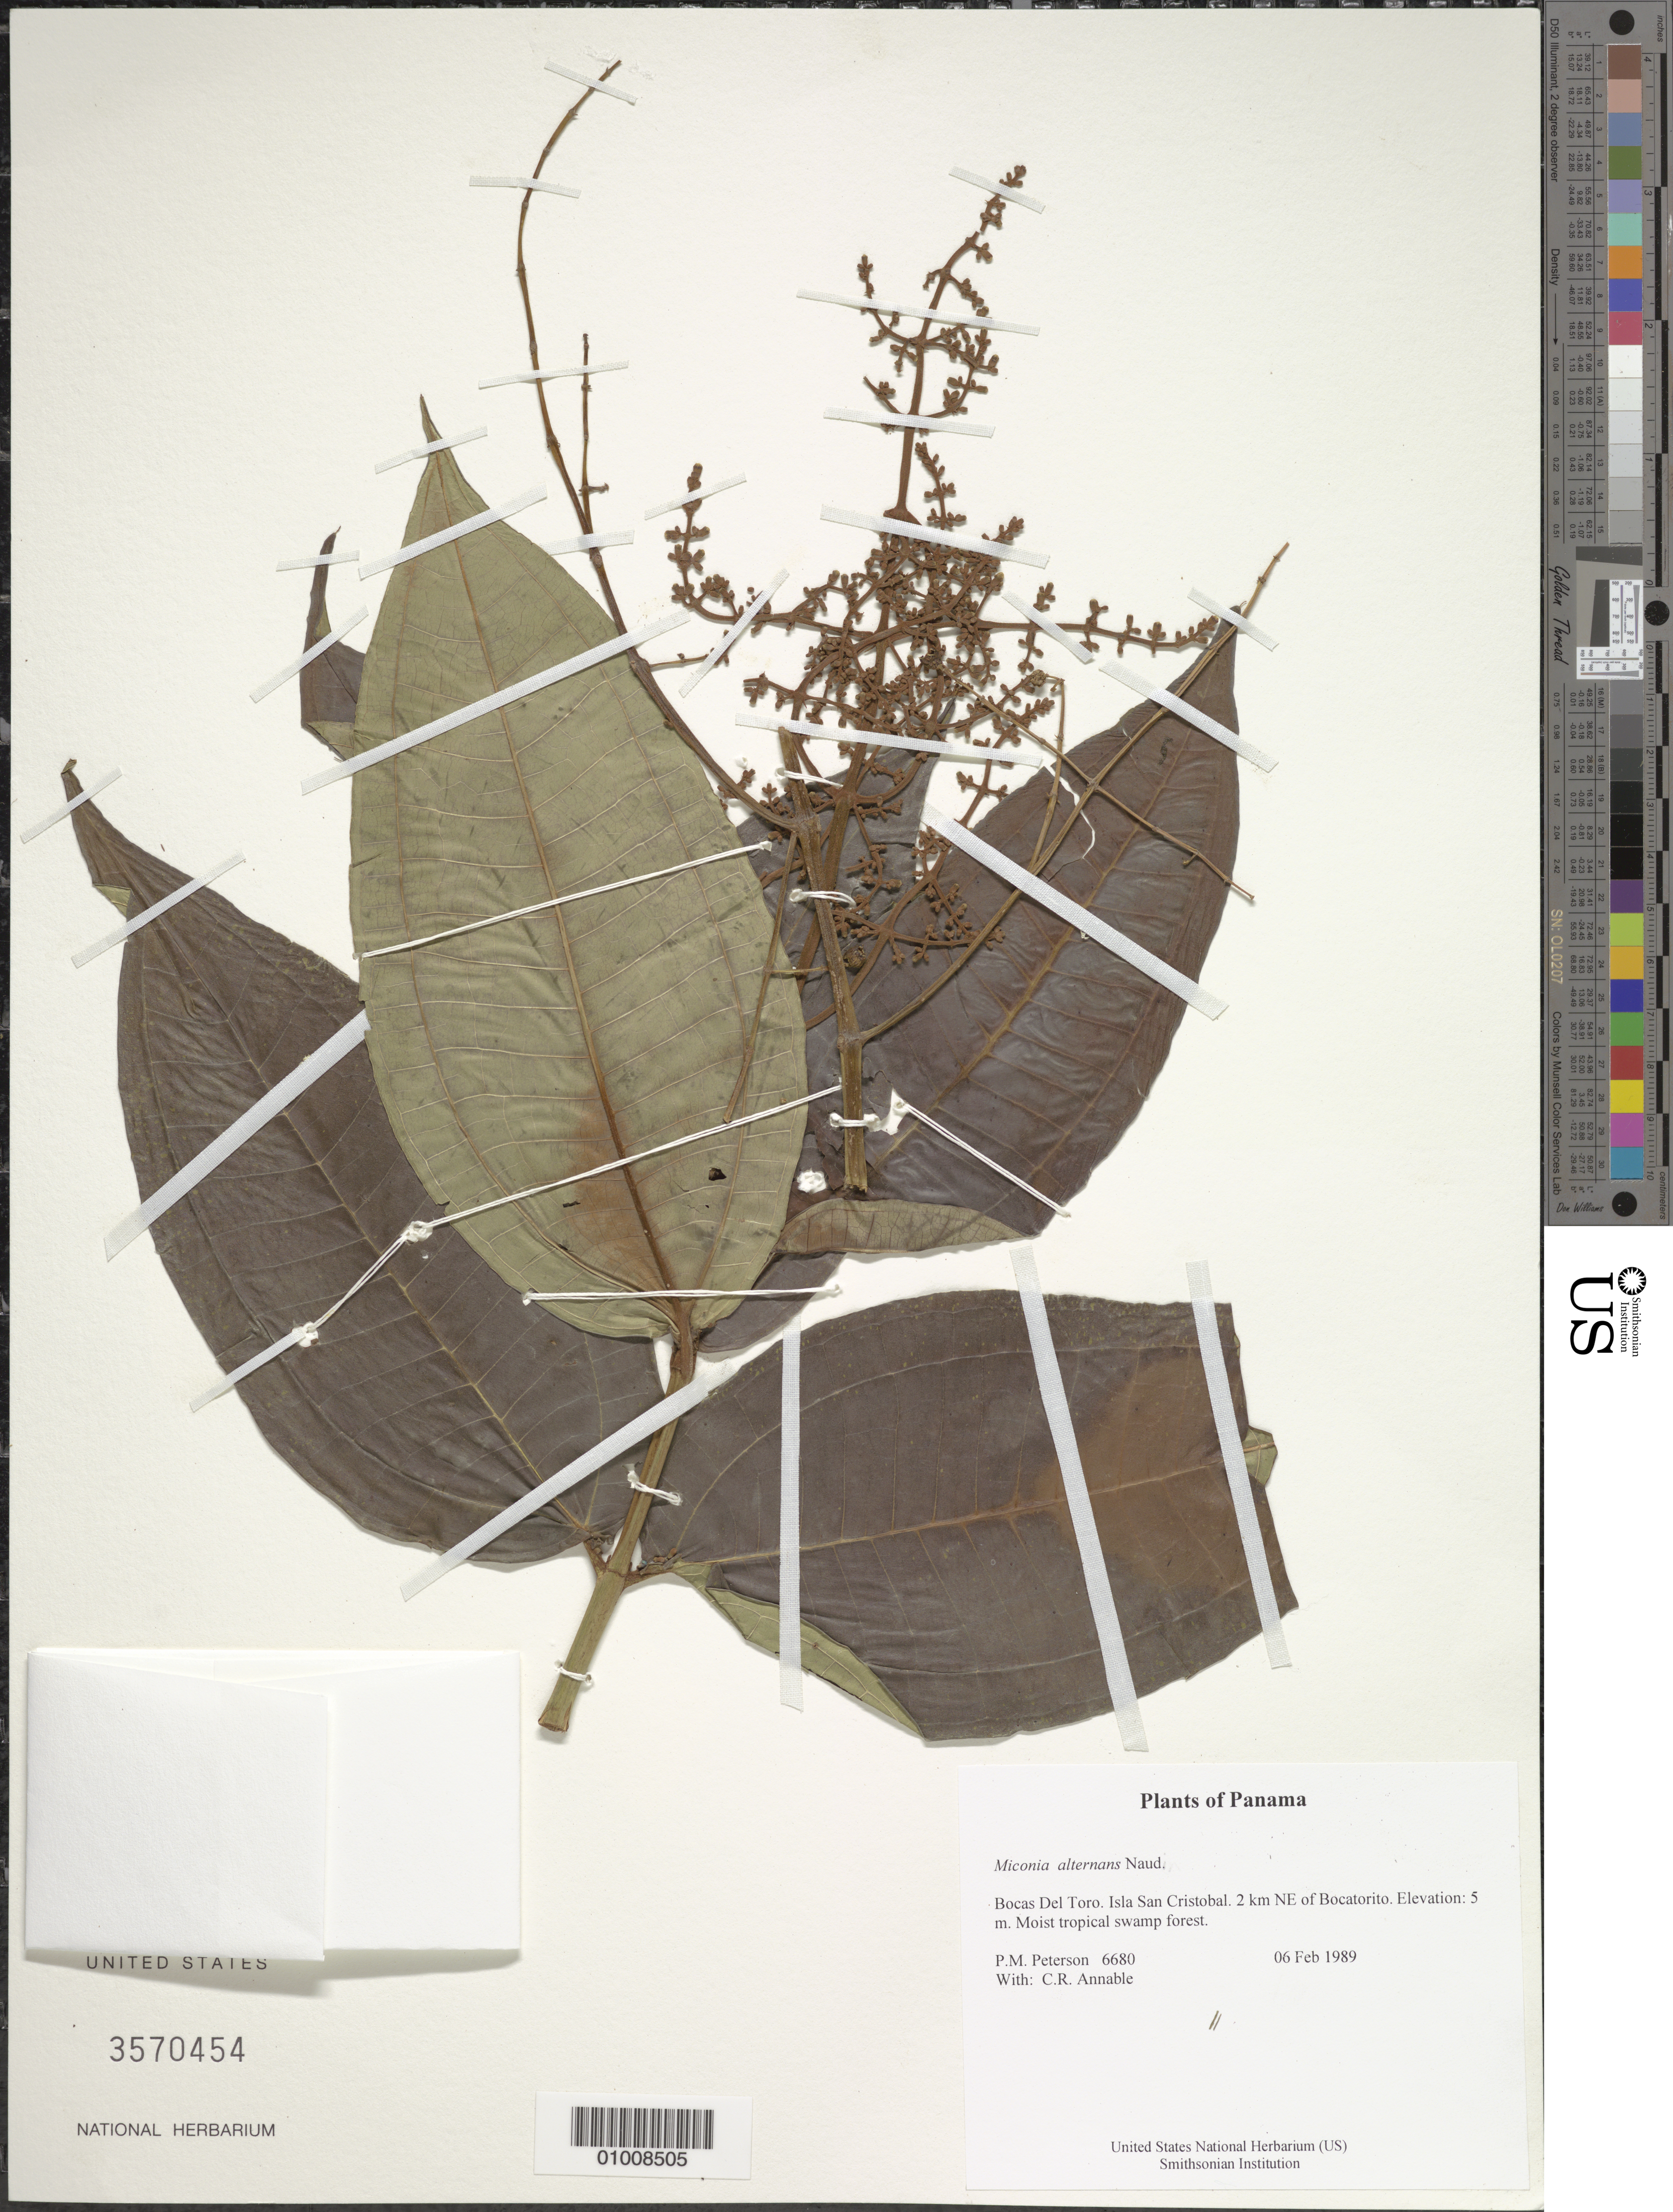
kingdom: Plantae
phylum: Tracheophyta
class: Magnoliopsida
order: Myrtales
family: Melastomataceae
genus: Miconia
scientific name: Miconia alternans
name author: Naudin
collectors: P. M. Peterson & C. R. Annable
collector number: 06680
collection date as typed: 06 Feb 1989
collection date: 1989-02-06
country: Panama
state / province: Bocas del Toro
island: San Cristobal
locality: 2 km NE of Bocatorito.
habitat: Moist tropical swamp forest.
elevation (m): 5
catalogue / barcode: US 3570454